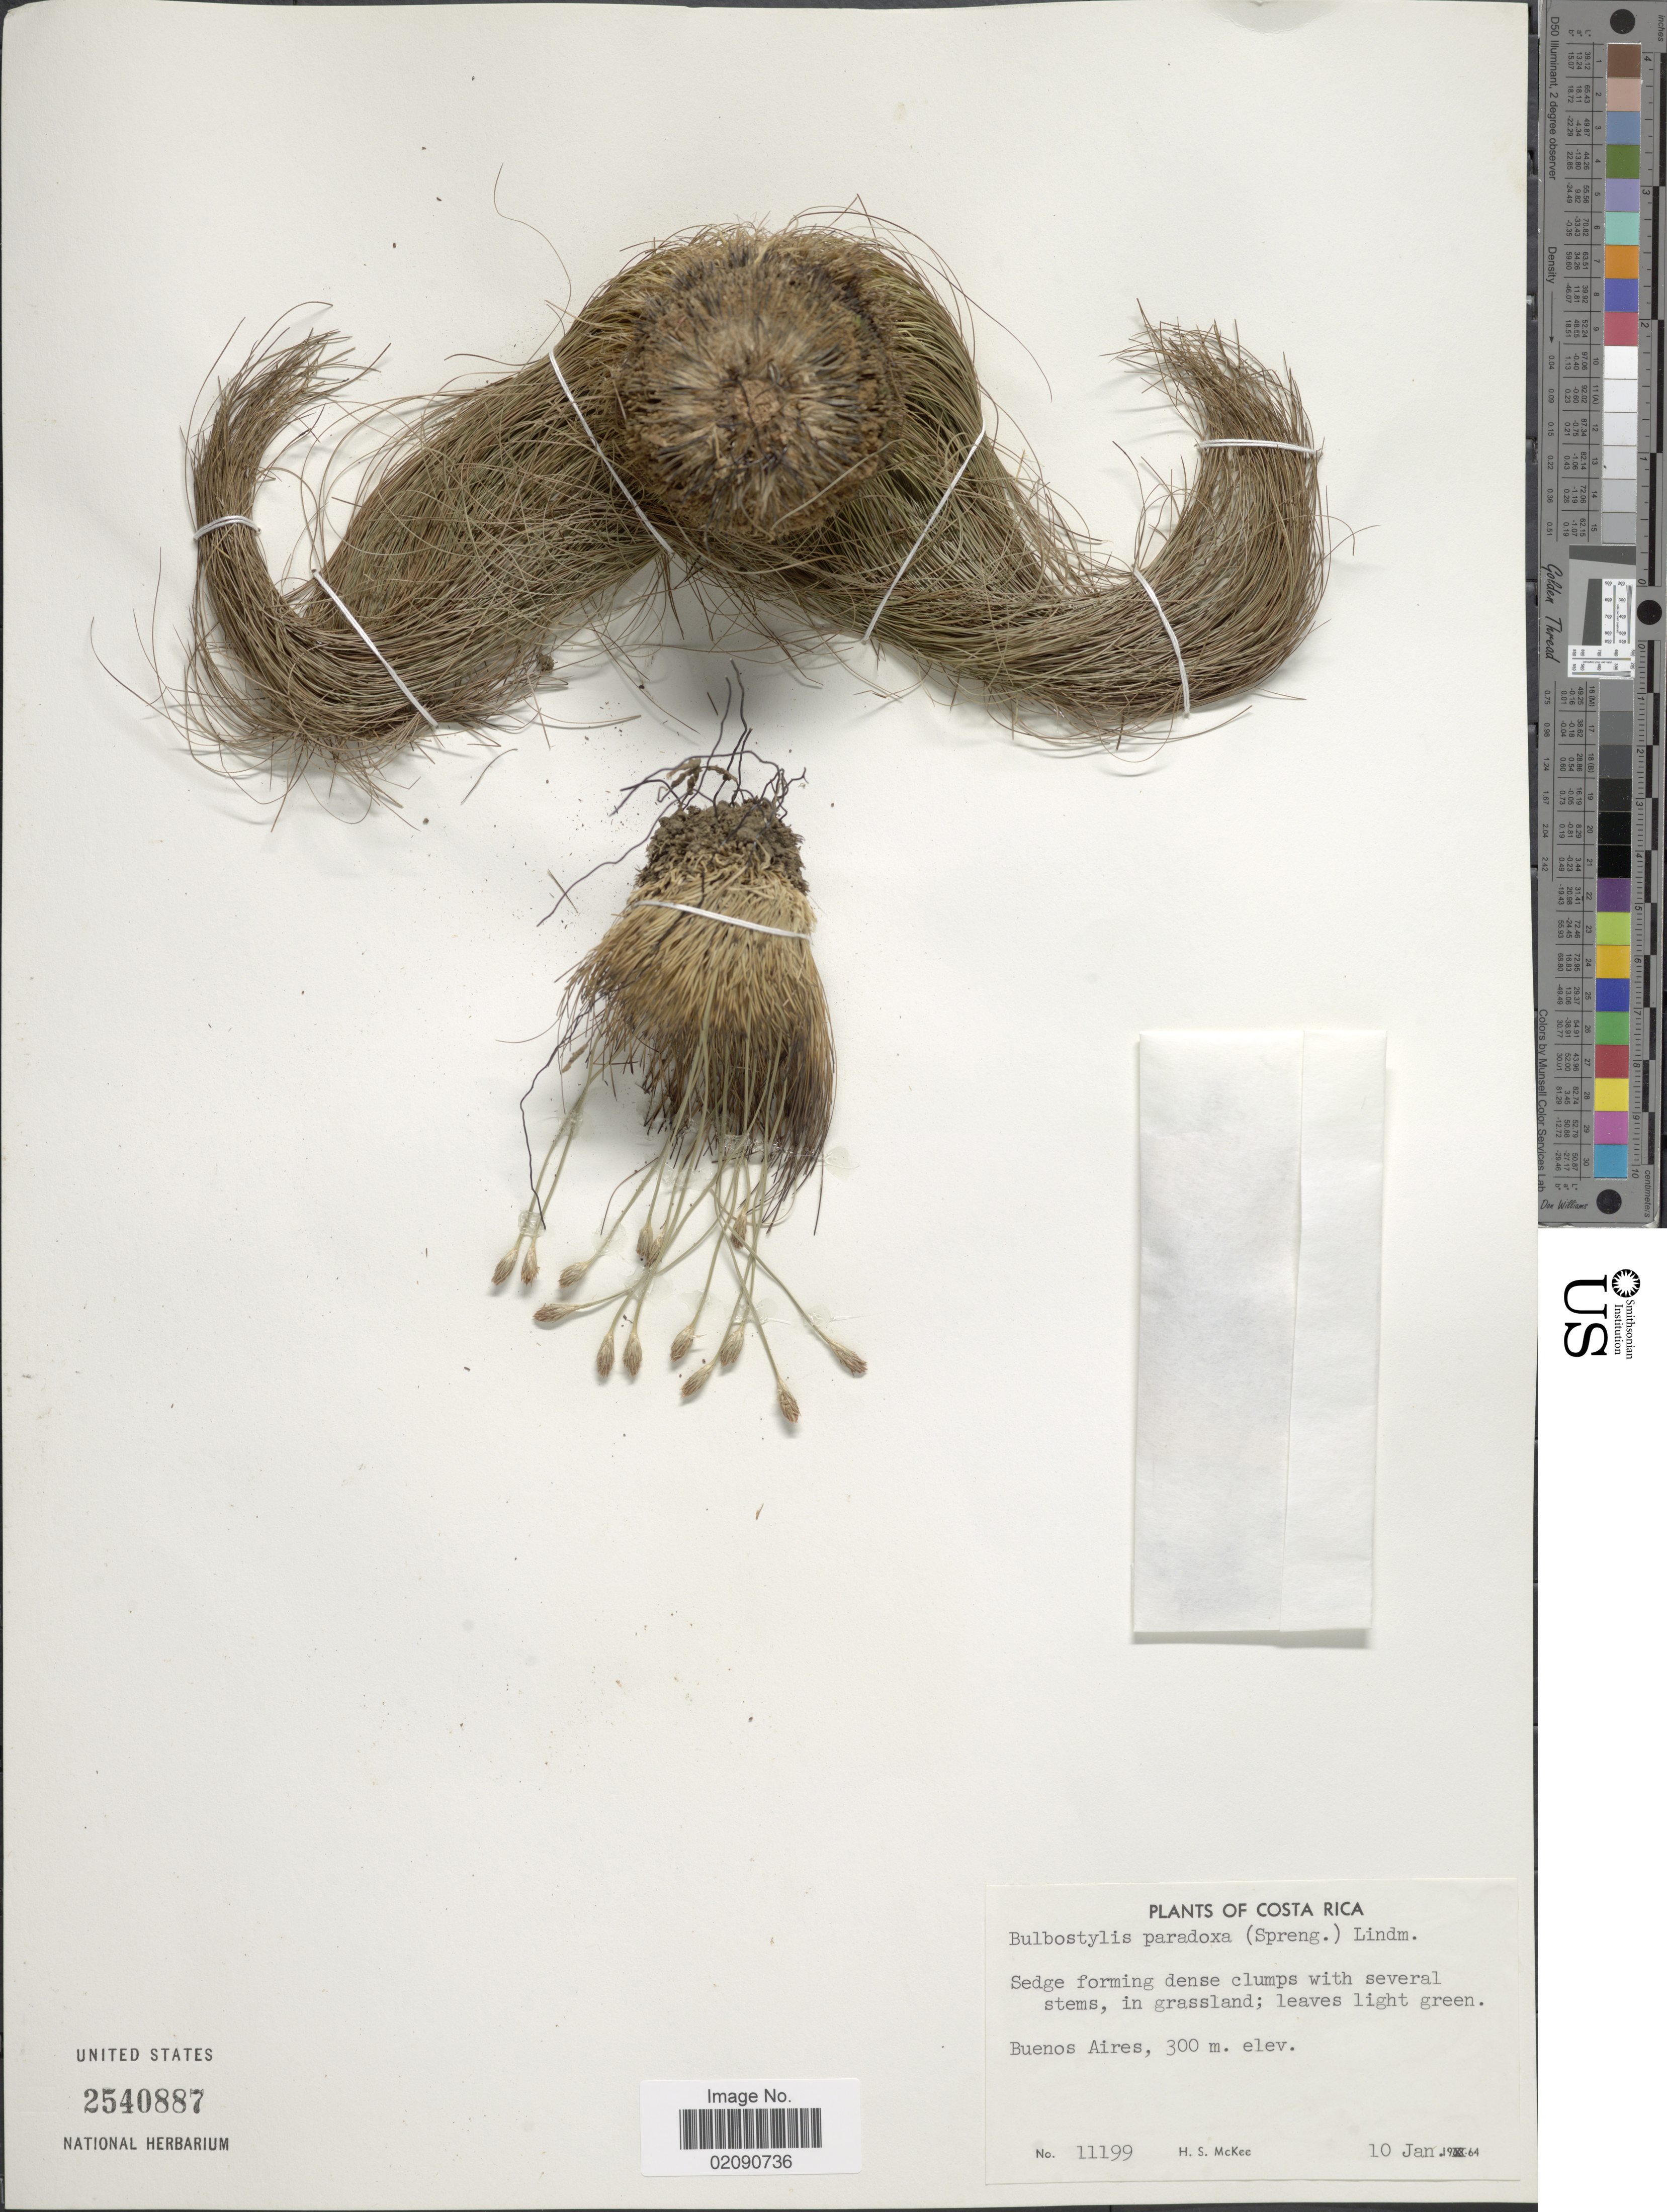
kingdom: Plantae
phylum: Tracheophyta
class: Liliopsida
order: Poales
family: Cyperaceae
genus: Bulbostylis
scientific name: Bulbostylis paradoxa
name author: (Spreng.) Lindm.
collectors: H. S. McKee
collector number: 11199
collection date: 1964-01-10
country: Costa Rica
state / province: Puntarenas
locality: Buenos Aires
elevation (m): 300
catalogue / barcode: US 2540887